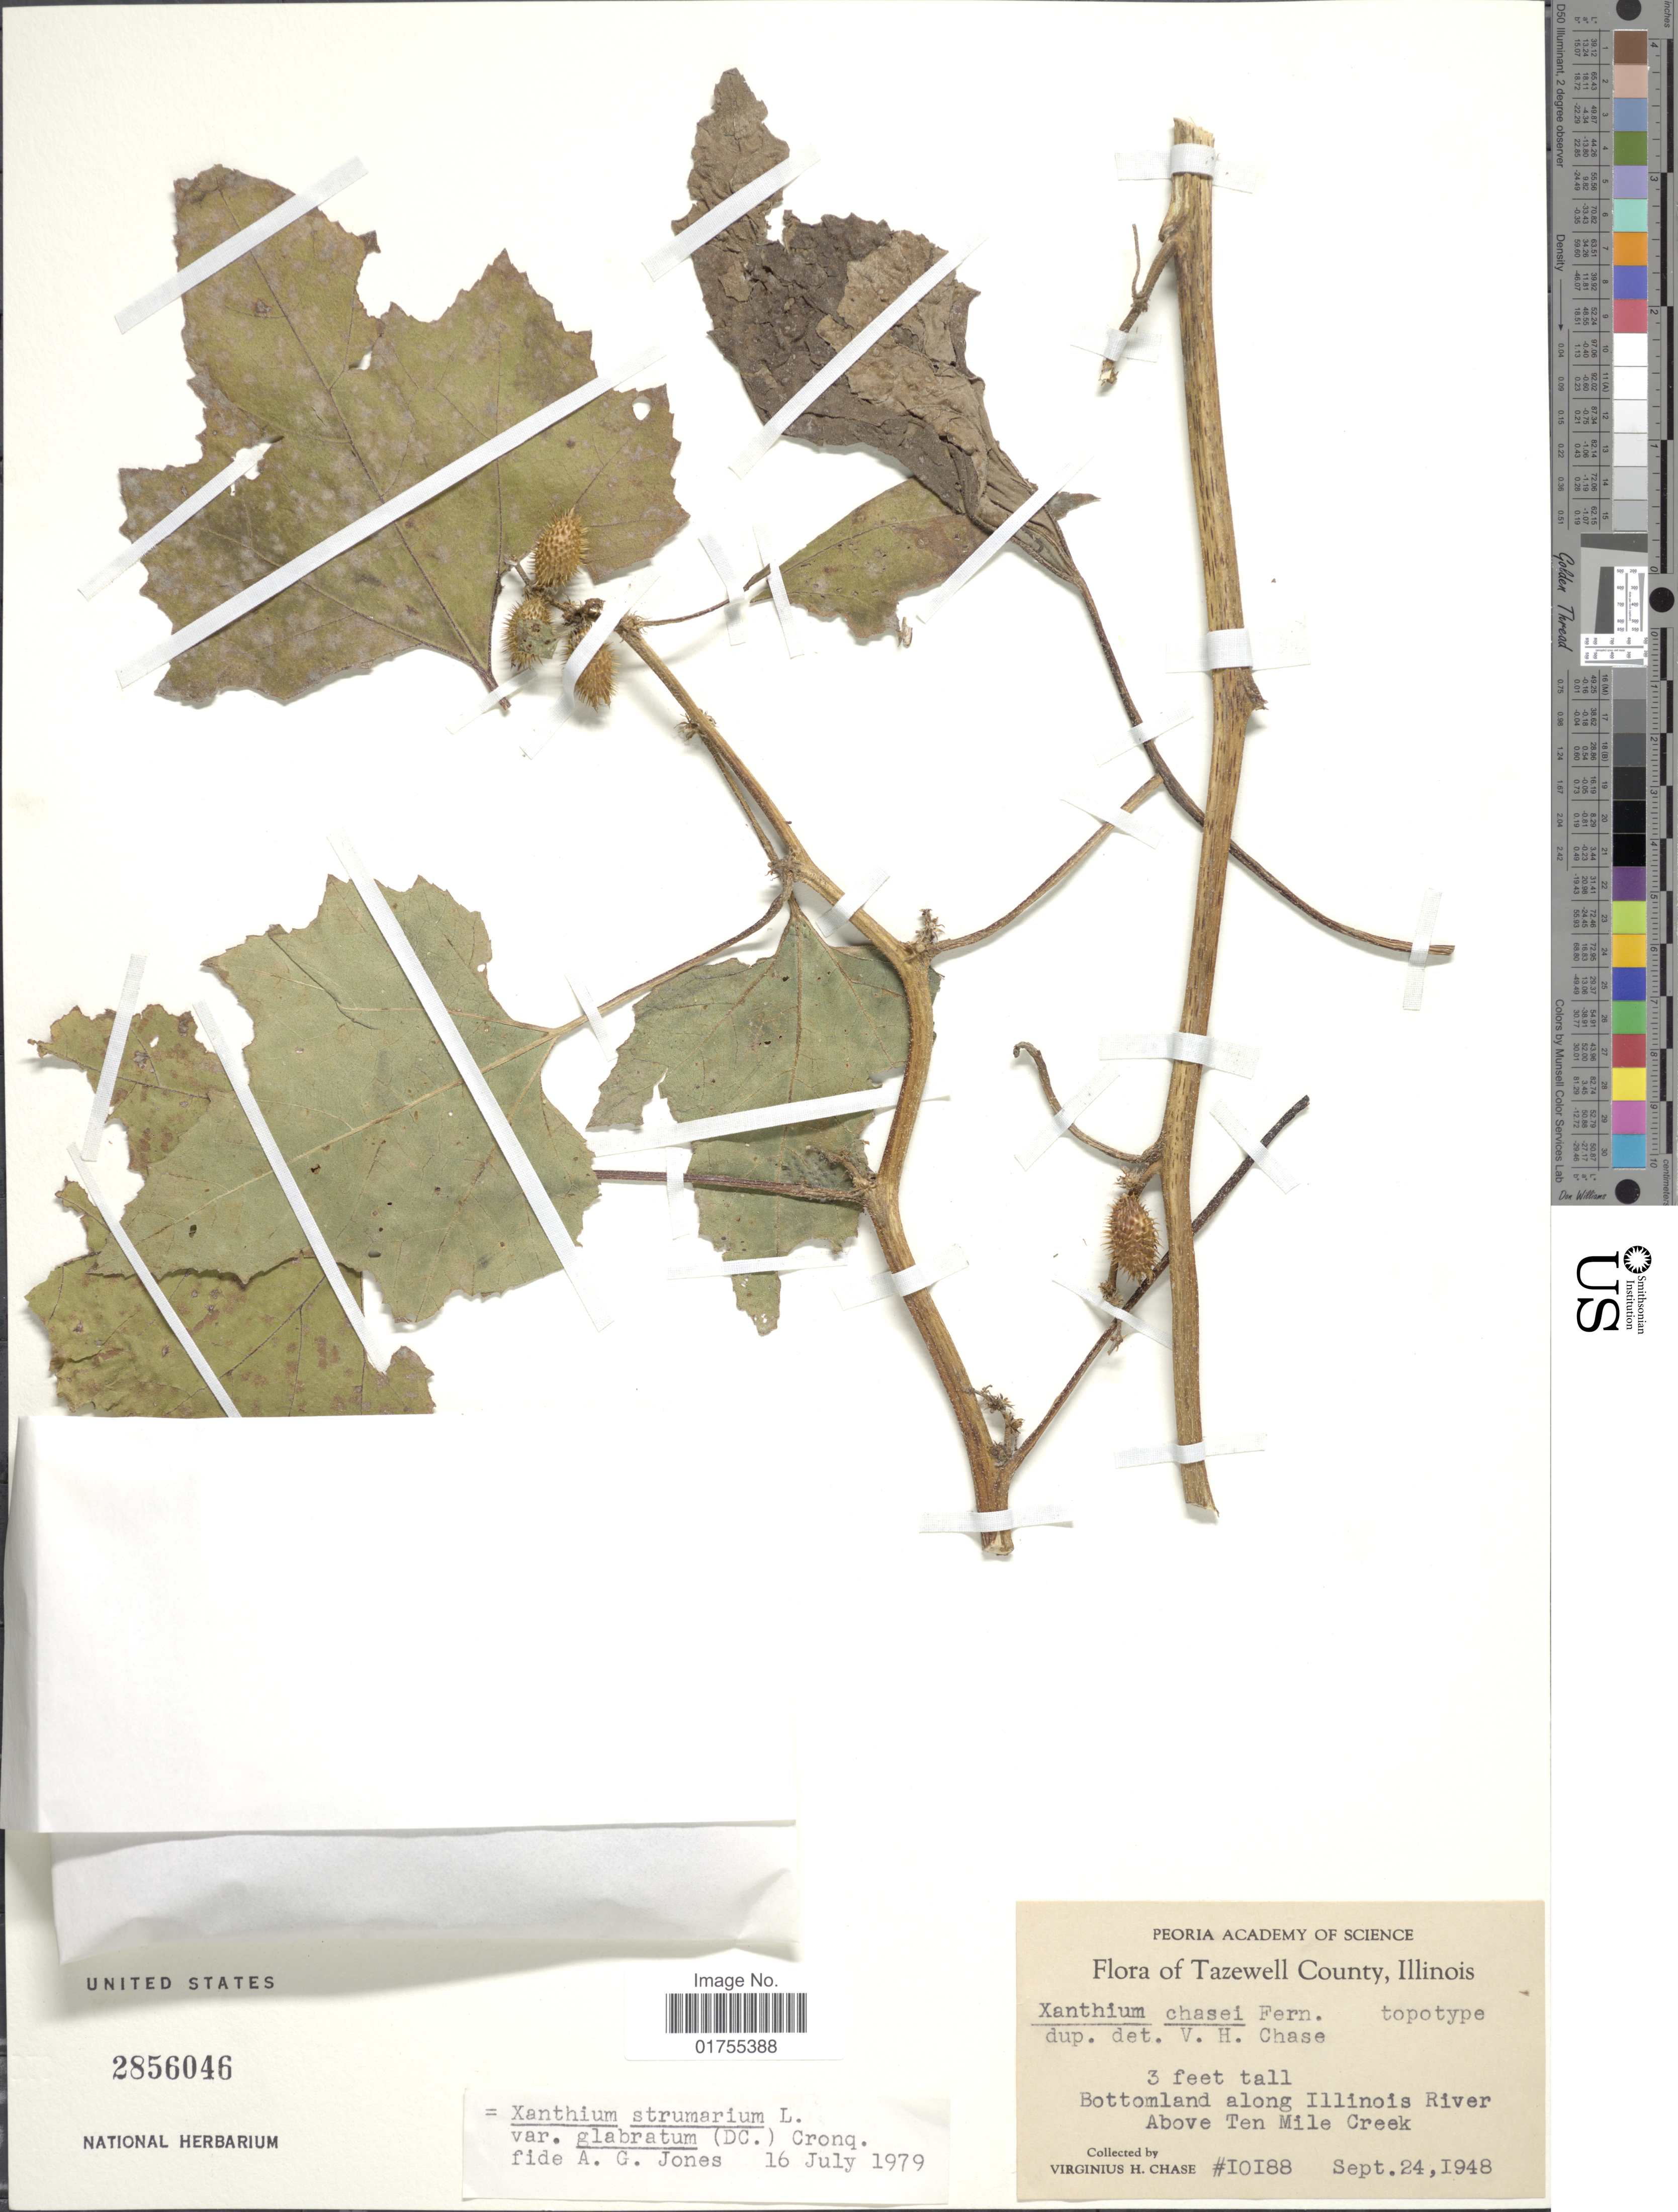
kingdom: Plantae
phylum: Tracheophyta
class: Magnoliopsida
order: Asterales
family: Asteraceae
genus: Xanthium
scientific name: Xanthium strumarium var. glabratum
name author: Mill.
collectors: V. H. Chase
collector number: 10188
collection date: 1948-09-24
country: United States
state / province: Illinois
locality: Tazewell County, Bottomland along Illinois River, Above Ten Mile Creek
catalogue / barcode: US 2856046